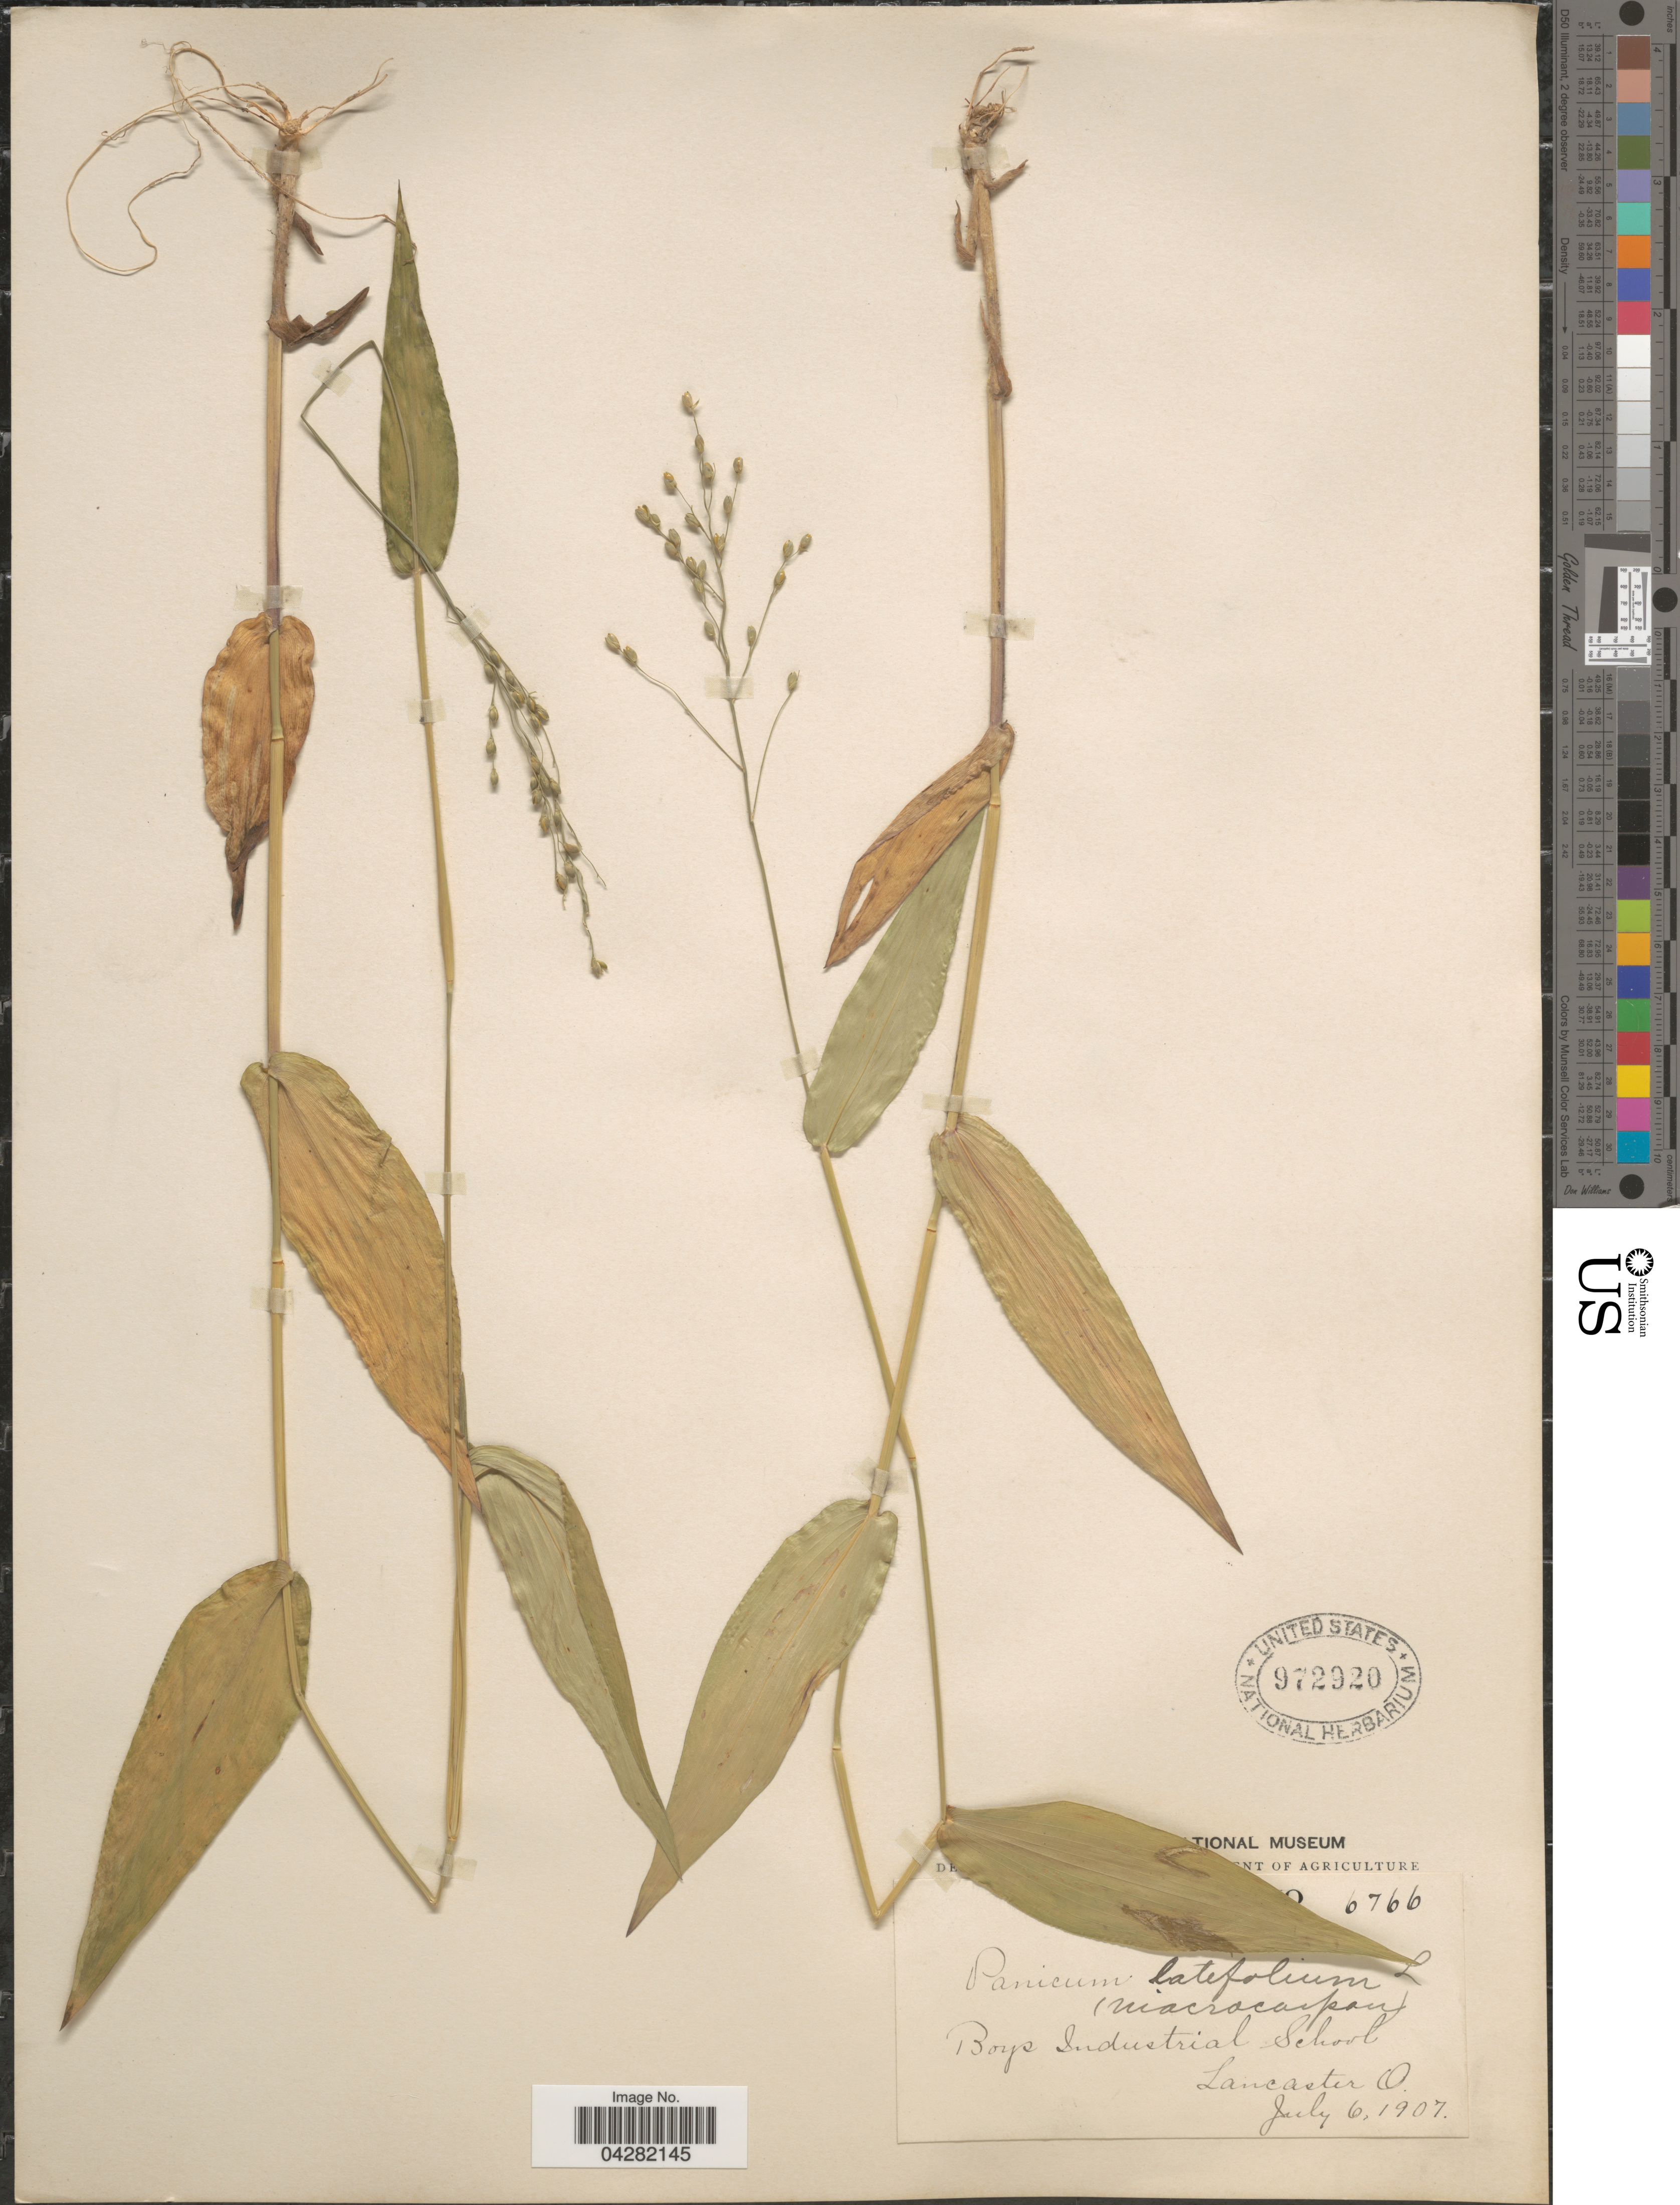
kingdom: Plantae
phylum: Tracheophyta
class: Liliopsida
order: Poales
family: Poaceae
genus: Dichanthelium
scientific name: Dichanthelium latifolium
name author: (L.) Harvill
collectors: W. A. Kellerman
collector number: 6766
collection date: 1907-07-06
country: United States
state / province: Ohio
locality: Boys Industrial School. Lancaster.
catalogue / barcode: US 972920